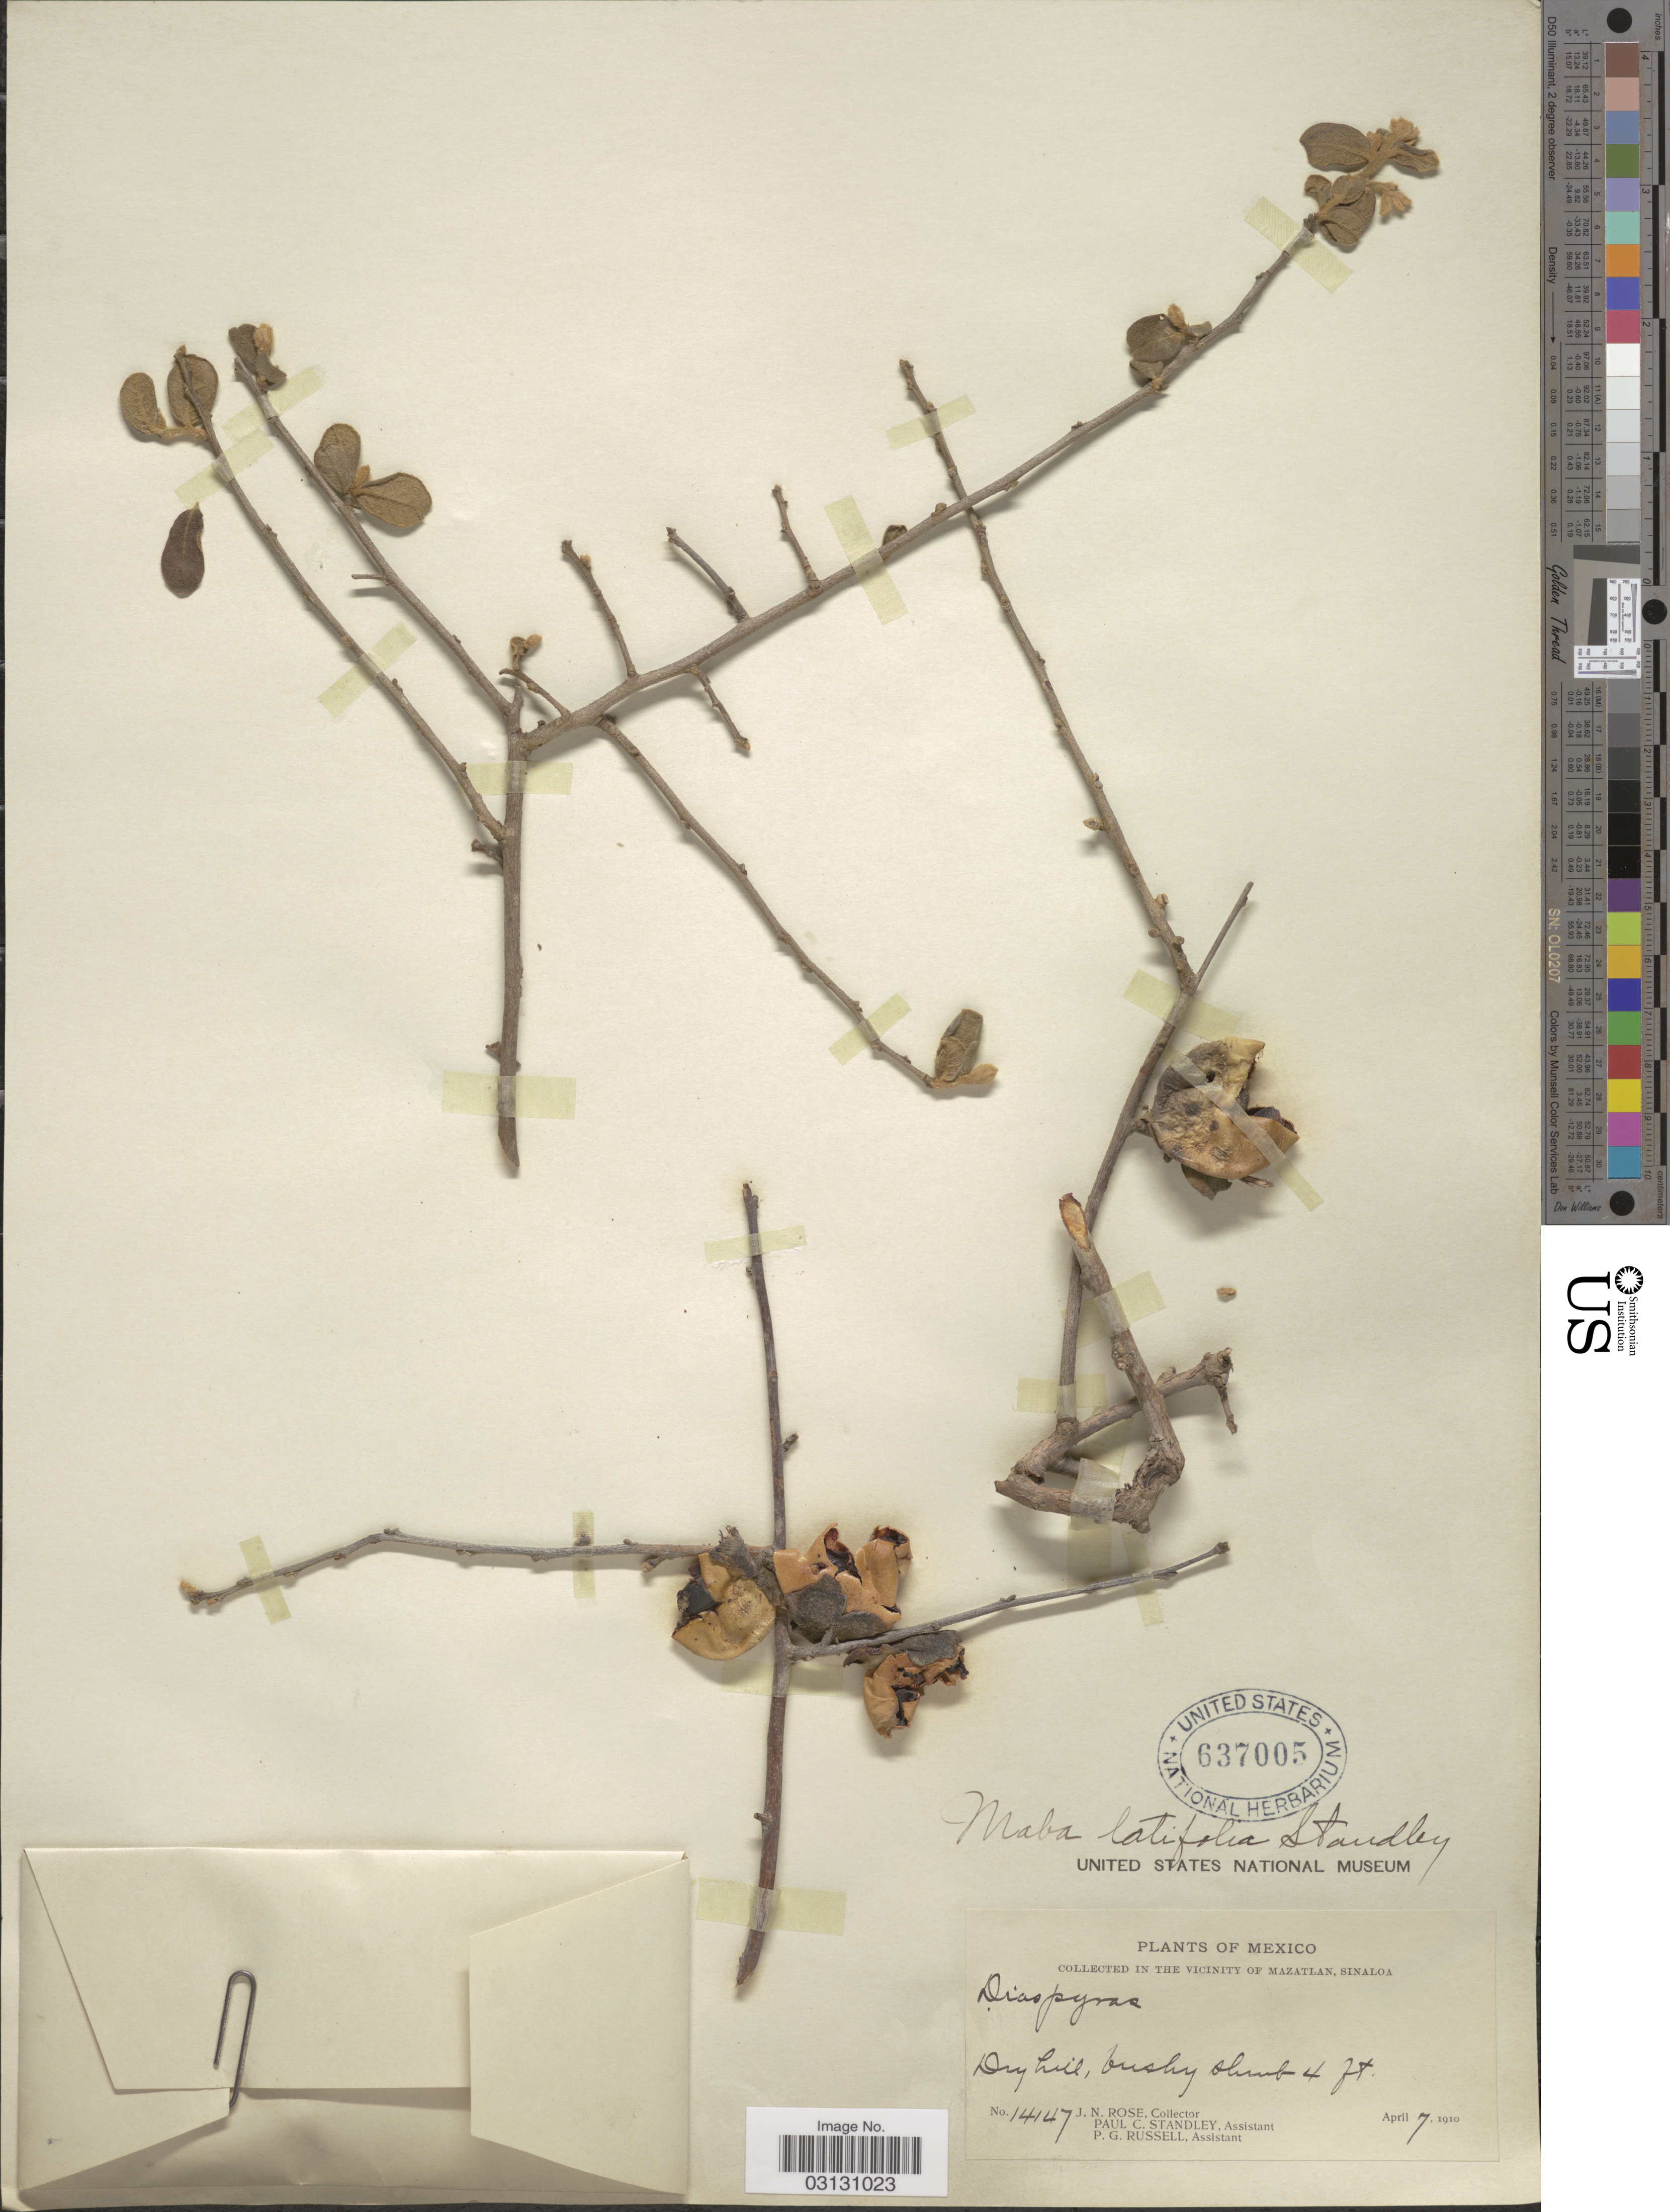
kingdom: Plantae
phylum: Tracheophyta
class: Magnoliopsida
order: Ericales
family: Ebenaceae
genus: Diospyros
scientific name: Diospyros aequoris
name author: Standl.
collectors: J. N. Rose, P. C. Standley & P. G. Russell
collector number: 14147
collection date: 1910-04-07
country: Mexico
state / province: Sinaloa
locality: In the vicinity of Mazatlan.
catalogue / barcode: US 637005